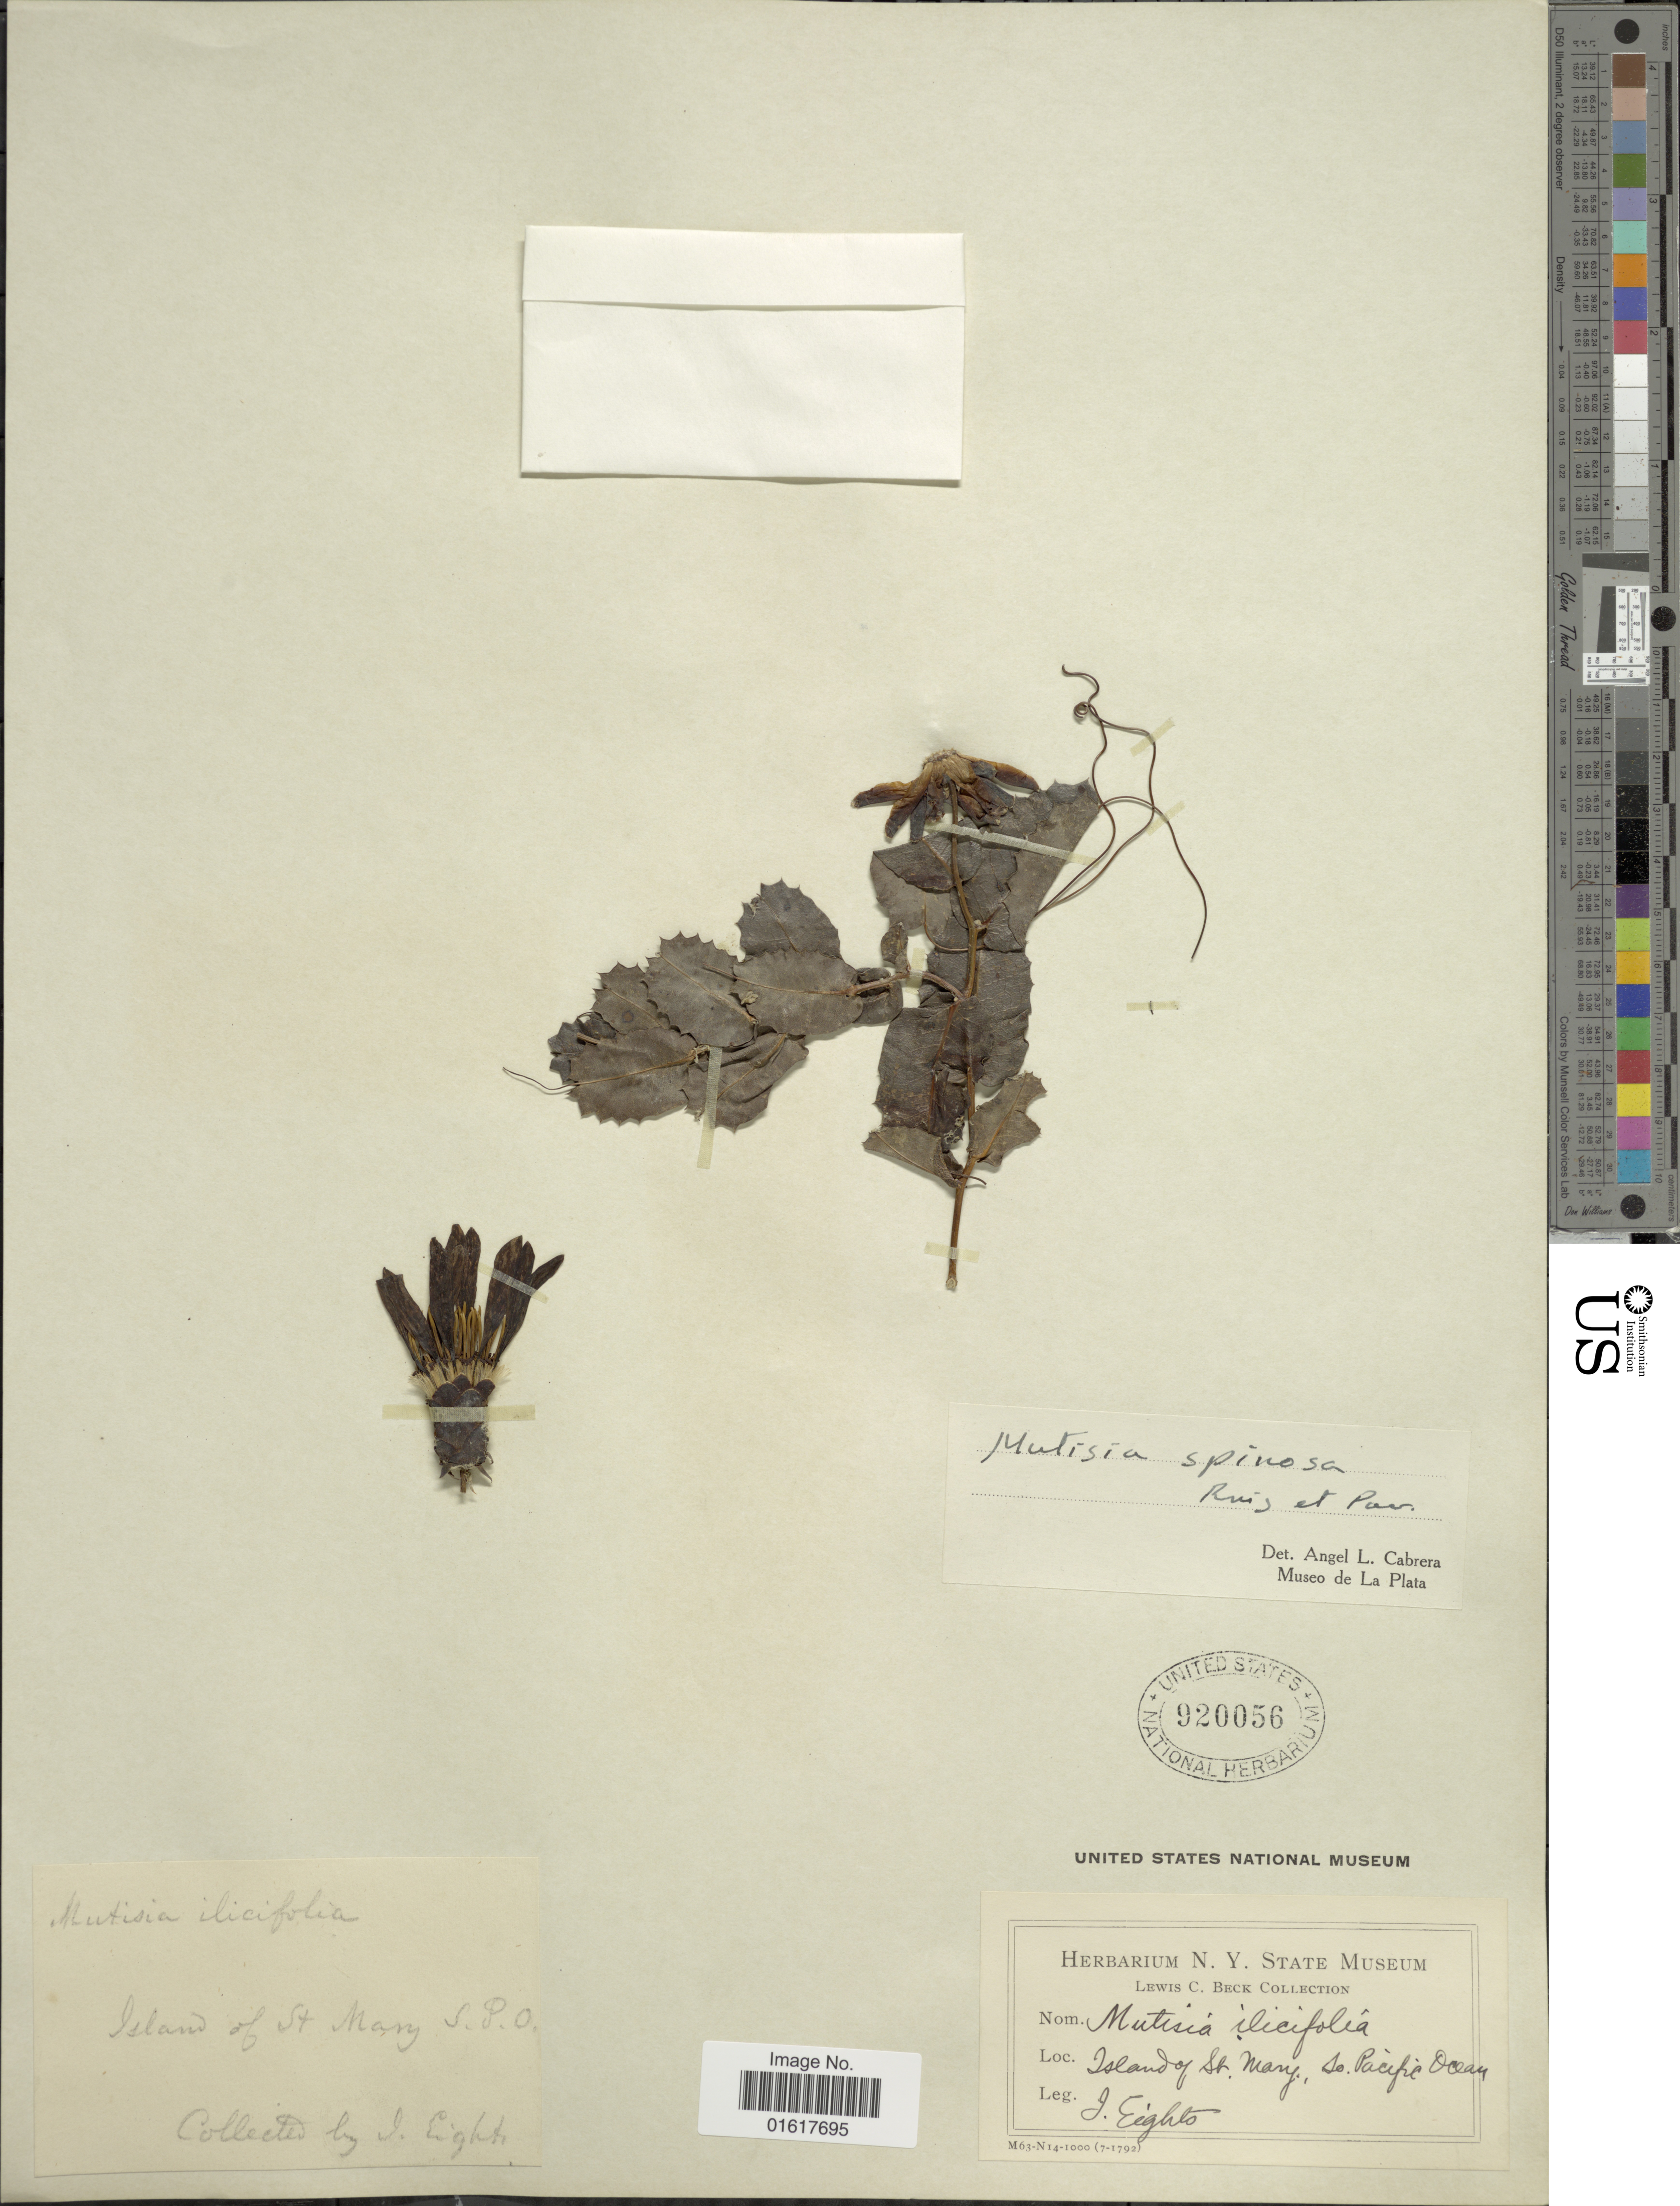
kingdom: Plantae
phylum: Tracheophyta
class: Magnoliopsida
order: Asterales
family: Asteraceae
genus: Mutisia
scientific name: Mutisia spinosa var. spinosa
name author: Ruiz & Pav.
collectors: J. Eights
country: Chile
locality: Island of St. Mary, So. Pacific Ocean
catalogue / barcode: US 920056